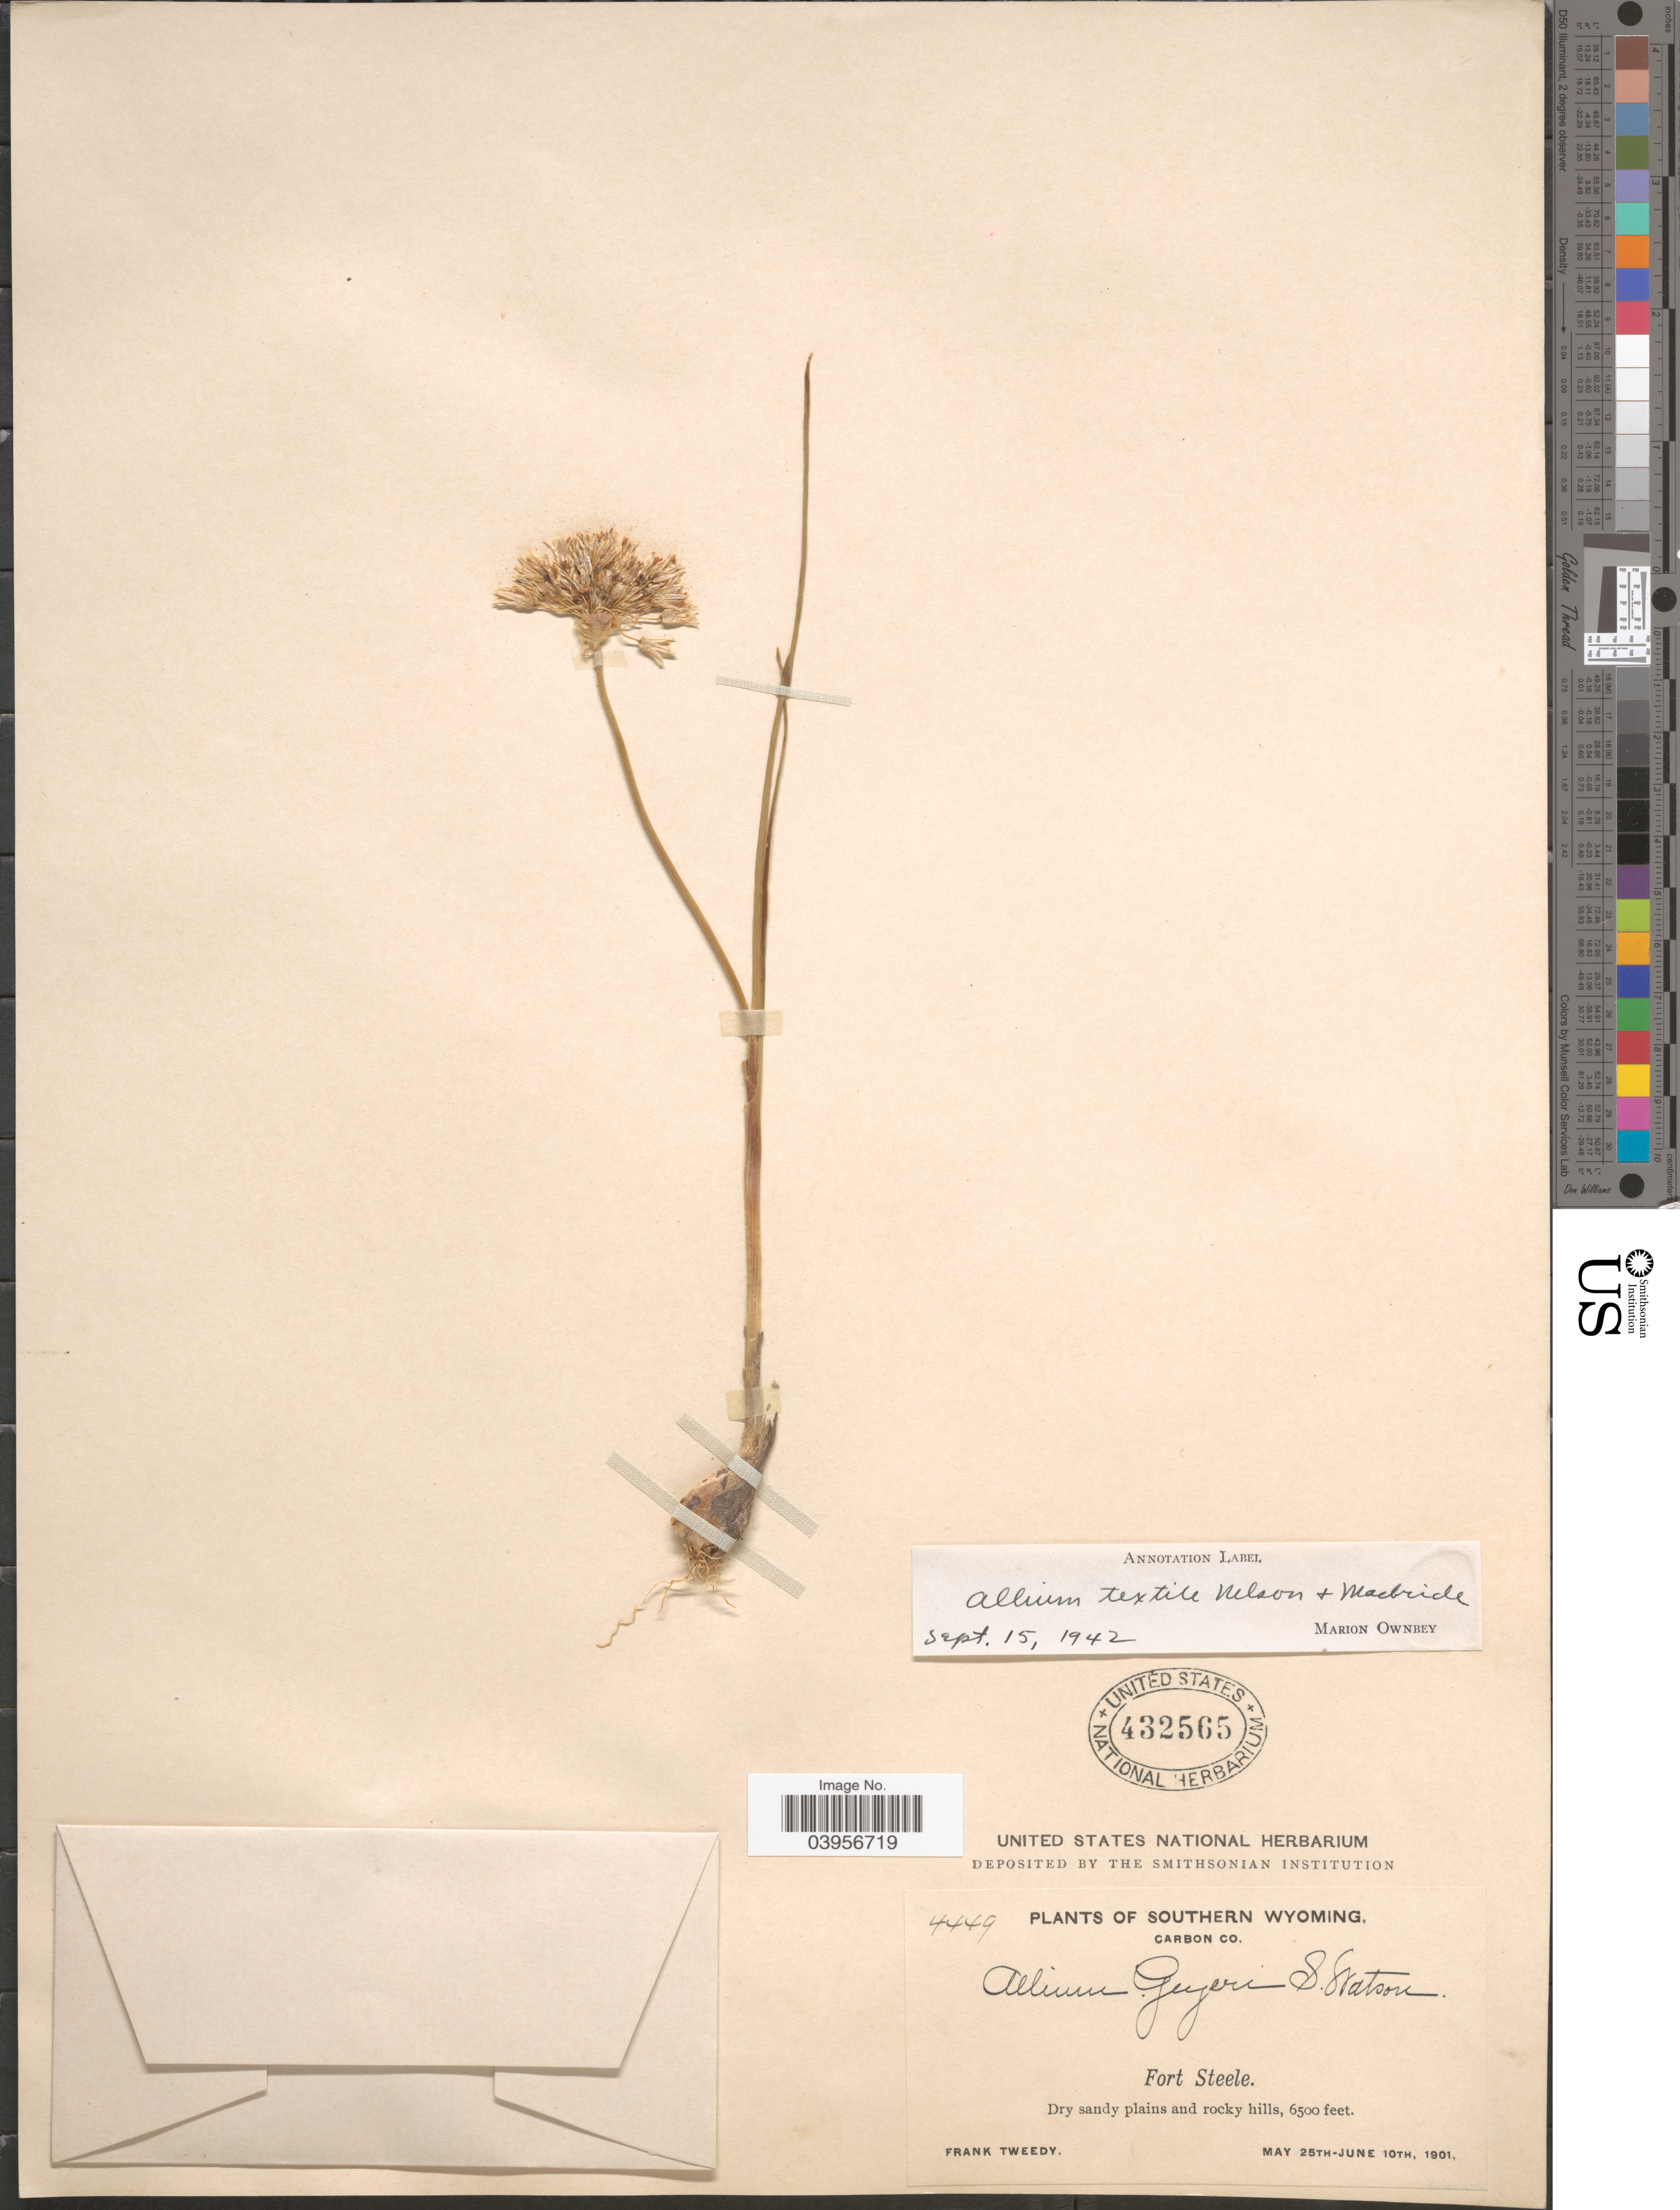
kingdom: Plantae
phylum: Tracheophyta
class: Liliopsida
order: Asparagales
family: Amaryllidaceae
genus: Allium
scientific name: Allium textile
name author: A. Nelson & J.F. Macbr.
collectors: F. Tweedy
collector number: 4449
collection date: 1901-05-25/1901-06-10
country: United States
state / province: Wyoming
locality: Southern Wyoming. Carbon Co. Fort Steele. Dry sandy plains and rocky hills.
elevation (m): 1981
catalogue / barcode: US 432565